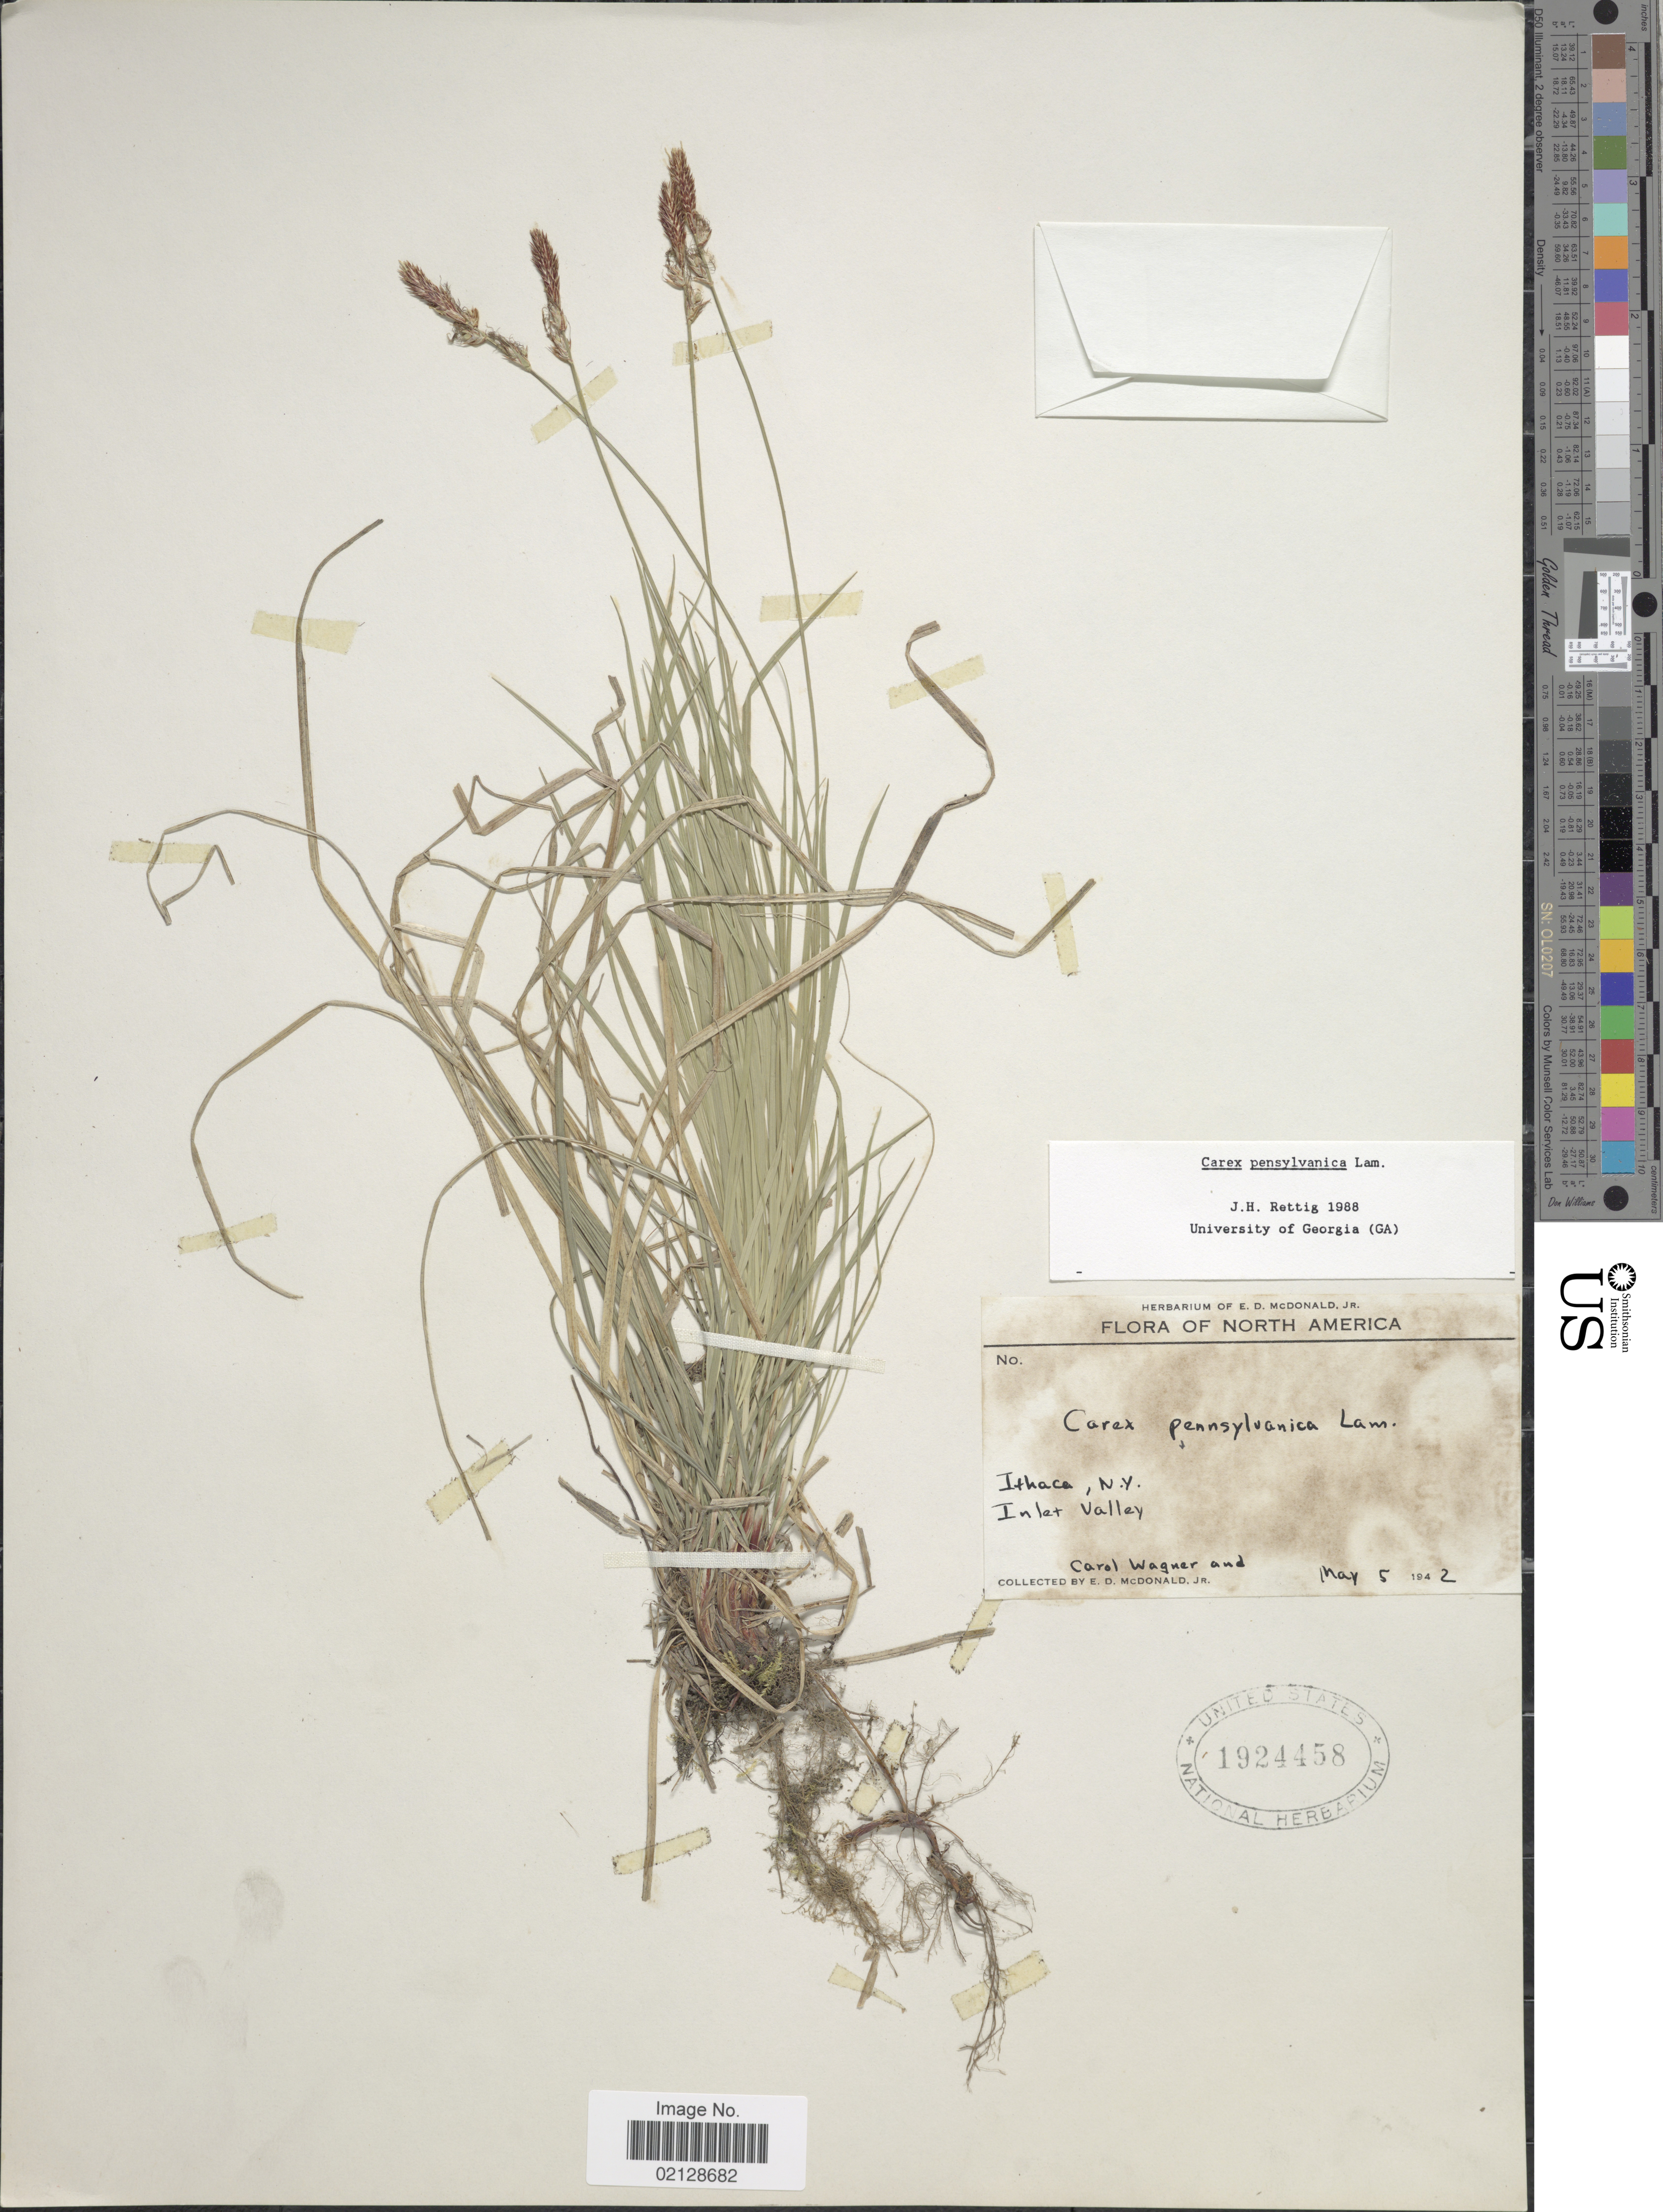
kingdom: Plantae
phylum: Tracheophyta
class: Liliopsida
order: Poales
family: Cyperaceae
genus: Carex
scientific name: Carex pensylvanica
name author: Lam.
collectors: C. Wagner & E. D. McDonald Jr.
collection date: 1942-05-05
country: United States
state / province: New York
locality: Ithaca, Inlet Valley.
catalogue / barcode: US 1924458